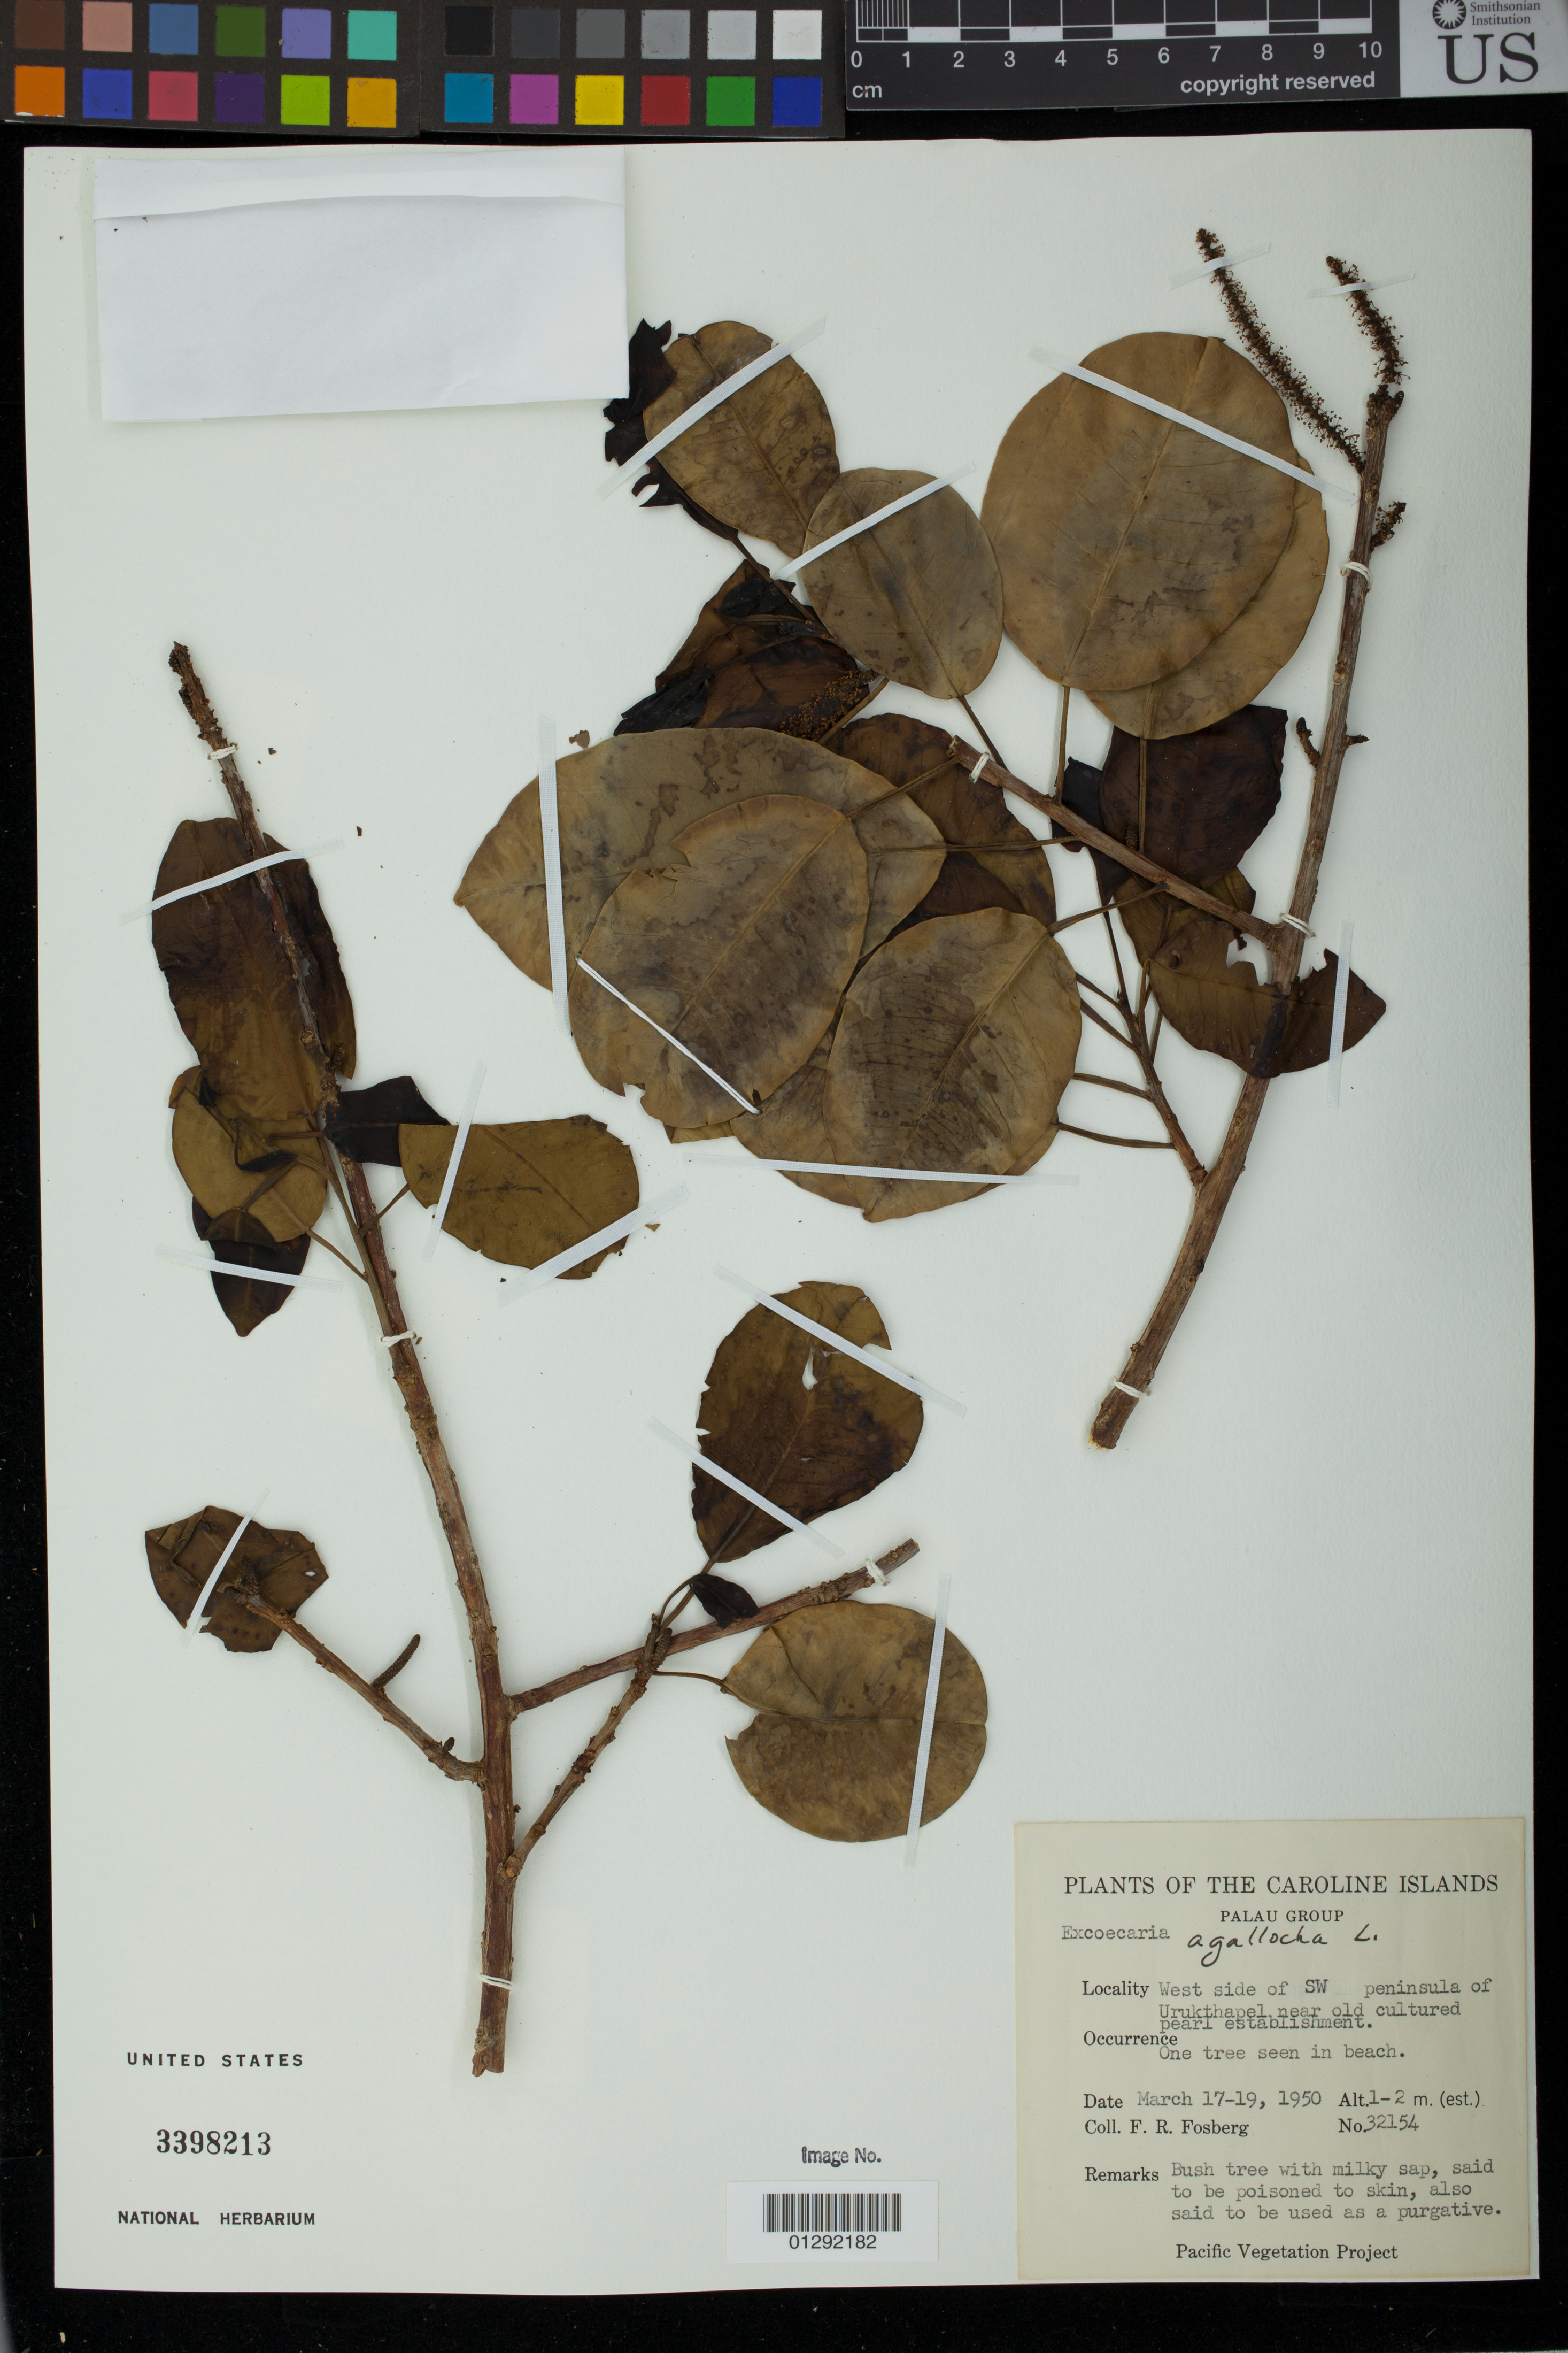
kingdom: Plantae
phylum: Tracheophyta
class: Magnoliopsida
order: Malpighiales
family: Euphorbiaceae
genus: Excoecaria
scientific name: Excoecaria agallocha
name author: L.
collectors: F. R. Fosberg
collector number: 32154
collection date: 1950-03-17/1950-03-19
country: Palau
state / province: Koror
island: Ngeruktabel [Urukthapel]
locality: Caroline Islands. West side of SW peninsula of Urukthapel [Ngeruktabel Islands] near old cultured pearl establishment.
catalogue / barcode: US 3398213